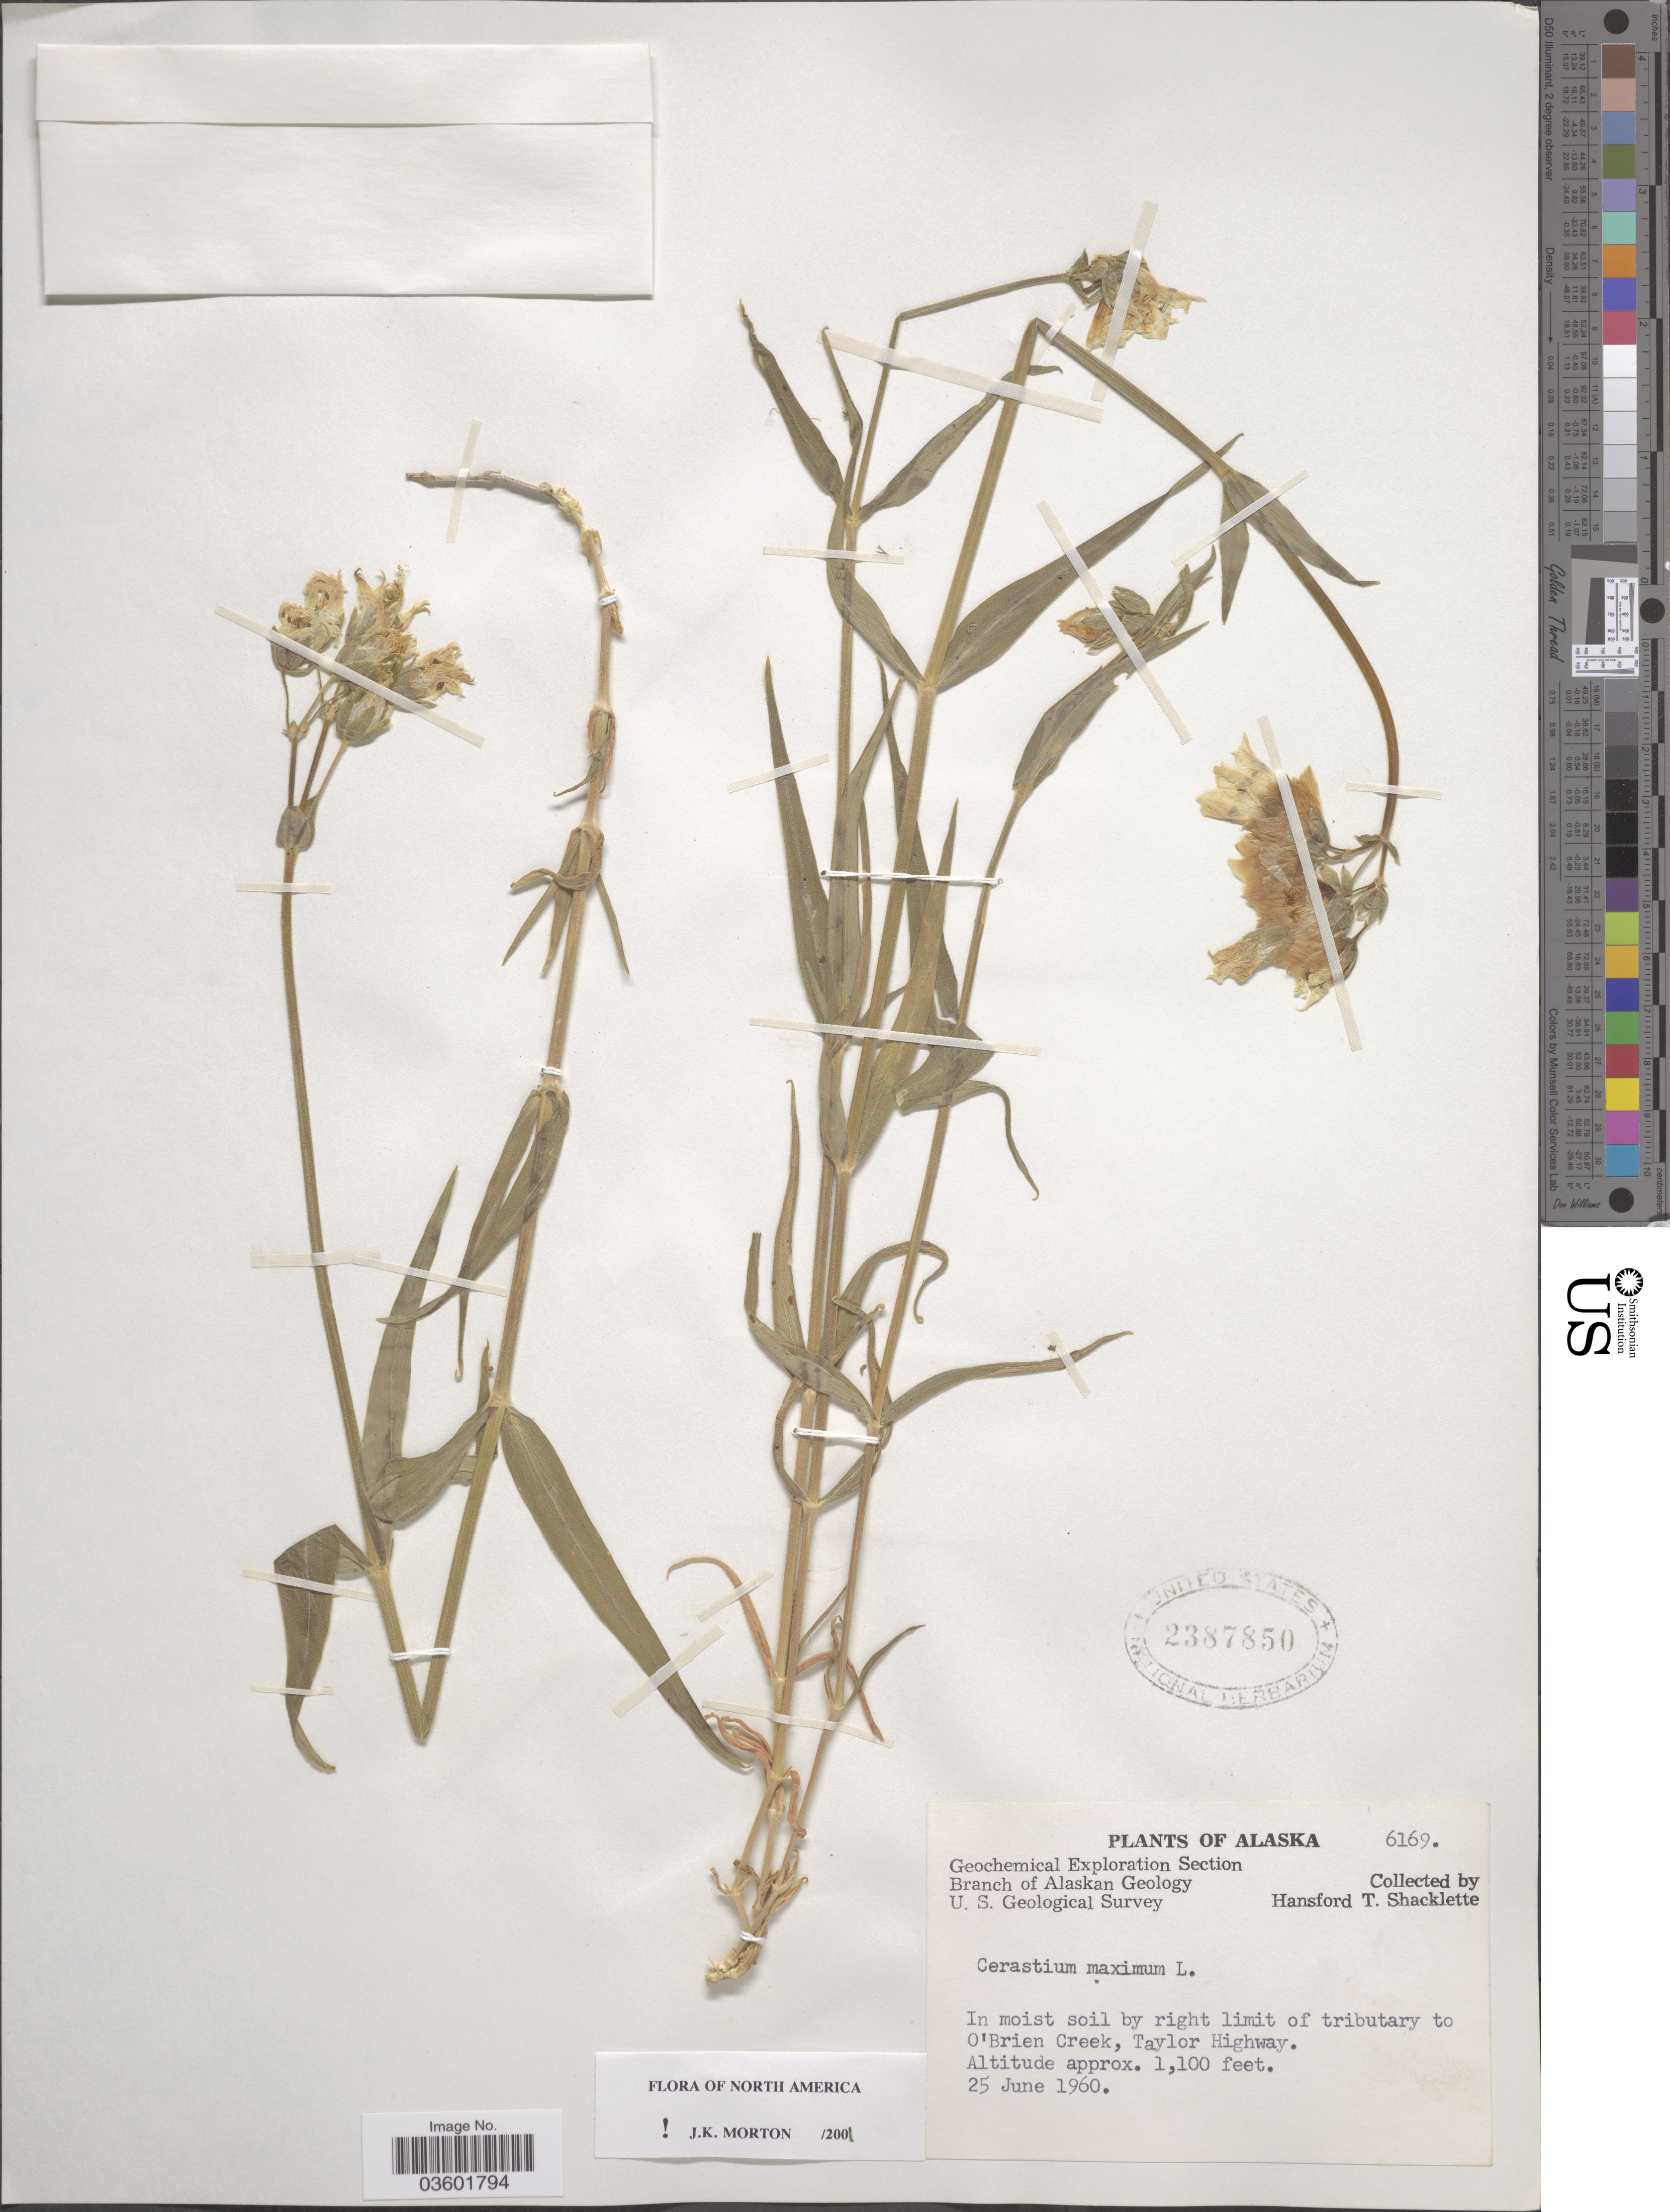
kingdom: Plantae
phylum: Tracheophyta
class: Magnoliopsida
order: Caryophyllales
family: Caryophyllaceae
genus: Cerastium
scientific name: Cerastium maximum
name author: L.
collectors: H. Shacklette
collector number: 6169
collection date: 1960-06-25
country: United States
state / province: Alaska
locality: Right limit of tributary to O'Brien Creek, Taylor Highway.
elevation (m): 335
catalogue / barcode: US 2387850